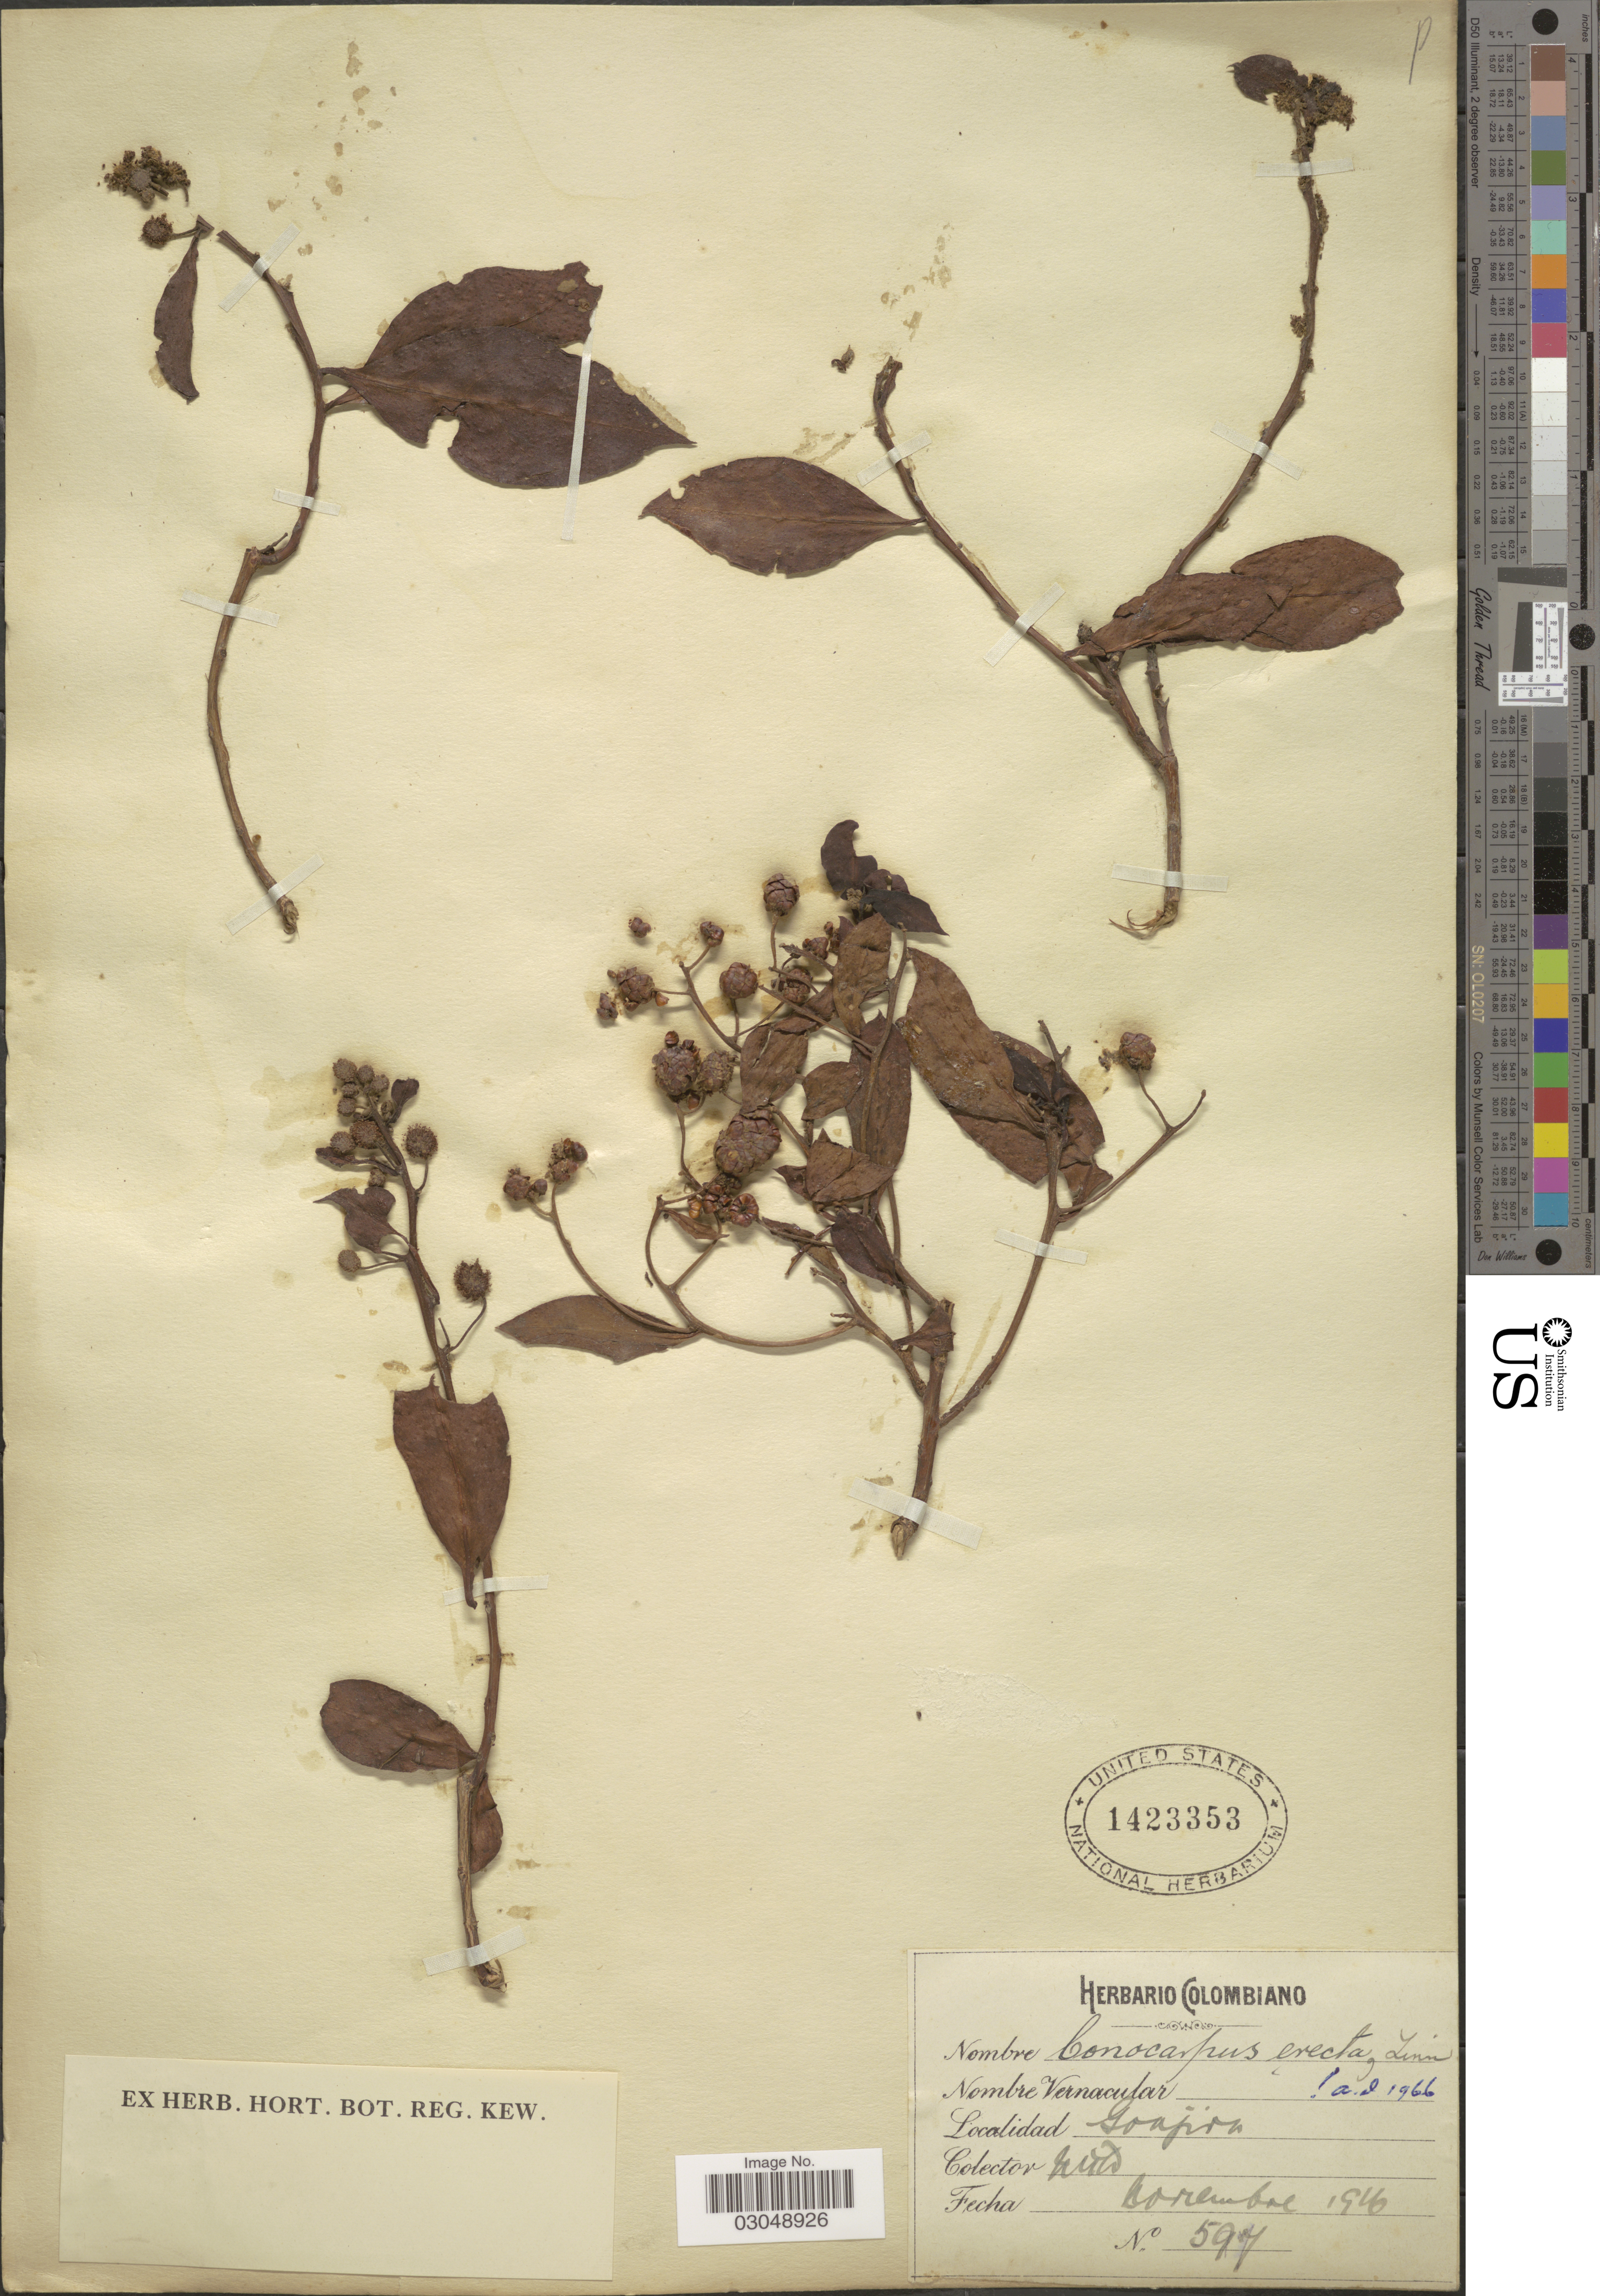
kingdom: Plantae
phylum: Tracheophyta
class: Magnoliopsida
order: Myrtales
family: Combretaceae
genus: Conocarpus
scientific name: Conocarpus erectus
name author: L.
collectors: M. T. Dawe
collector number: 597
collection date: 1916-11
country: Colombia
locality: Goajira.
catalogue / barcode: US 1423353